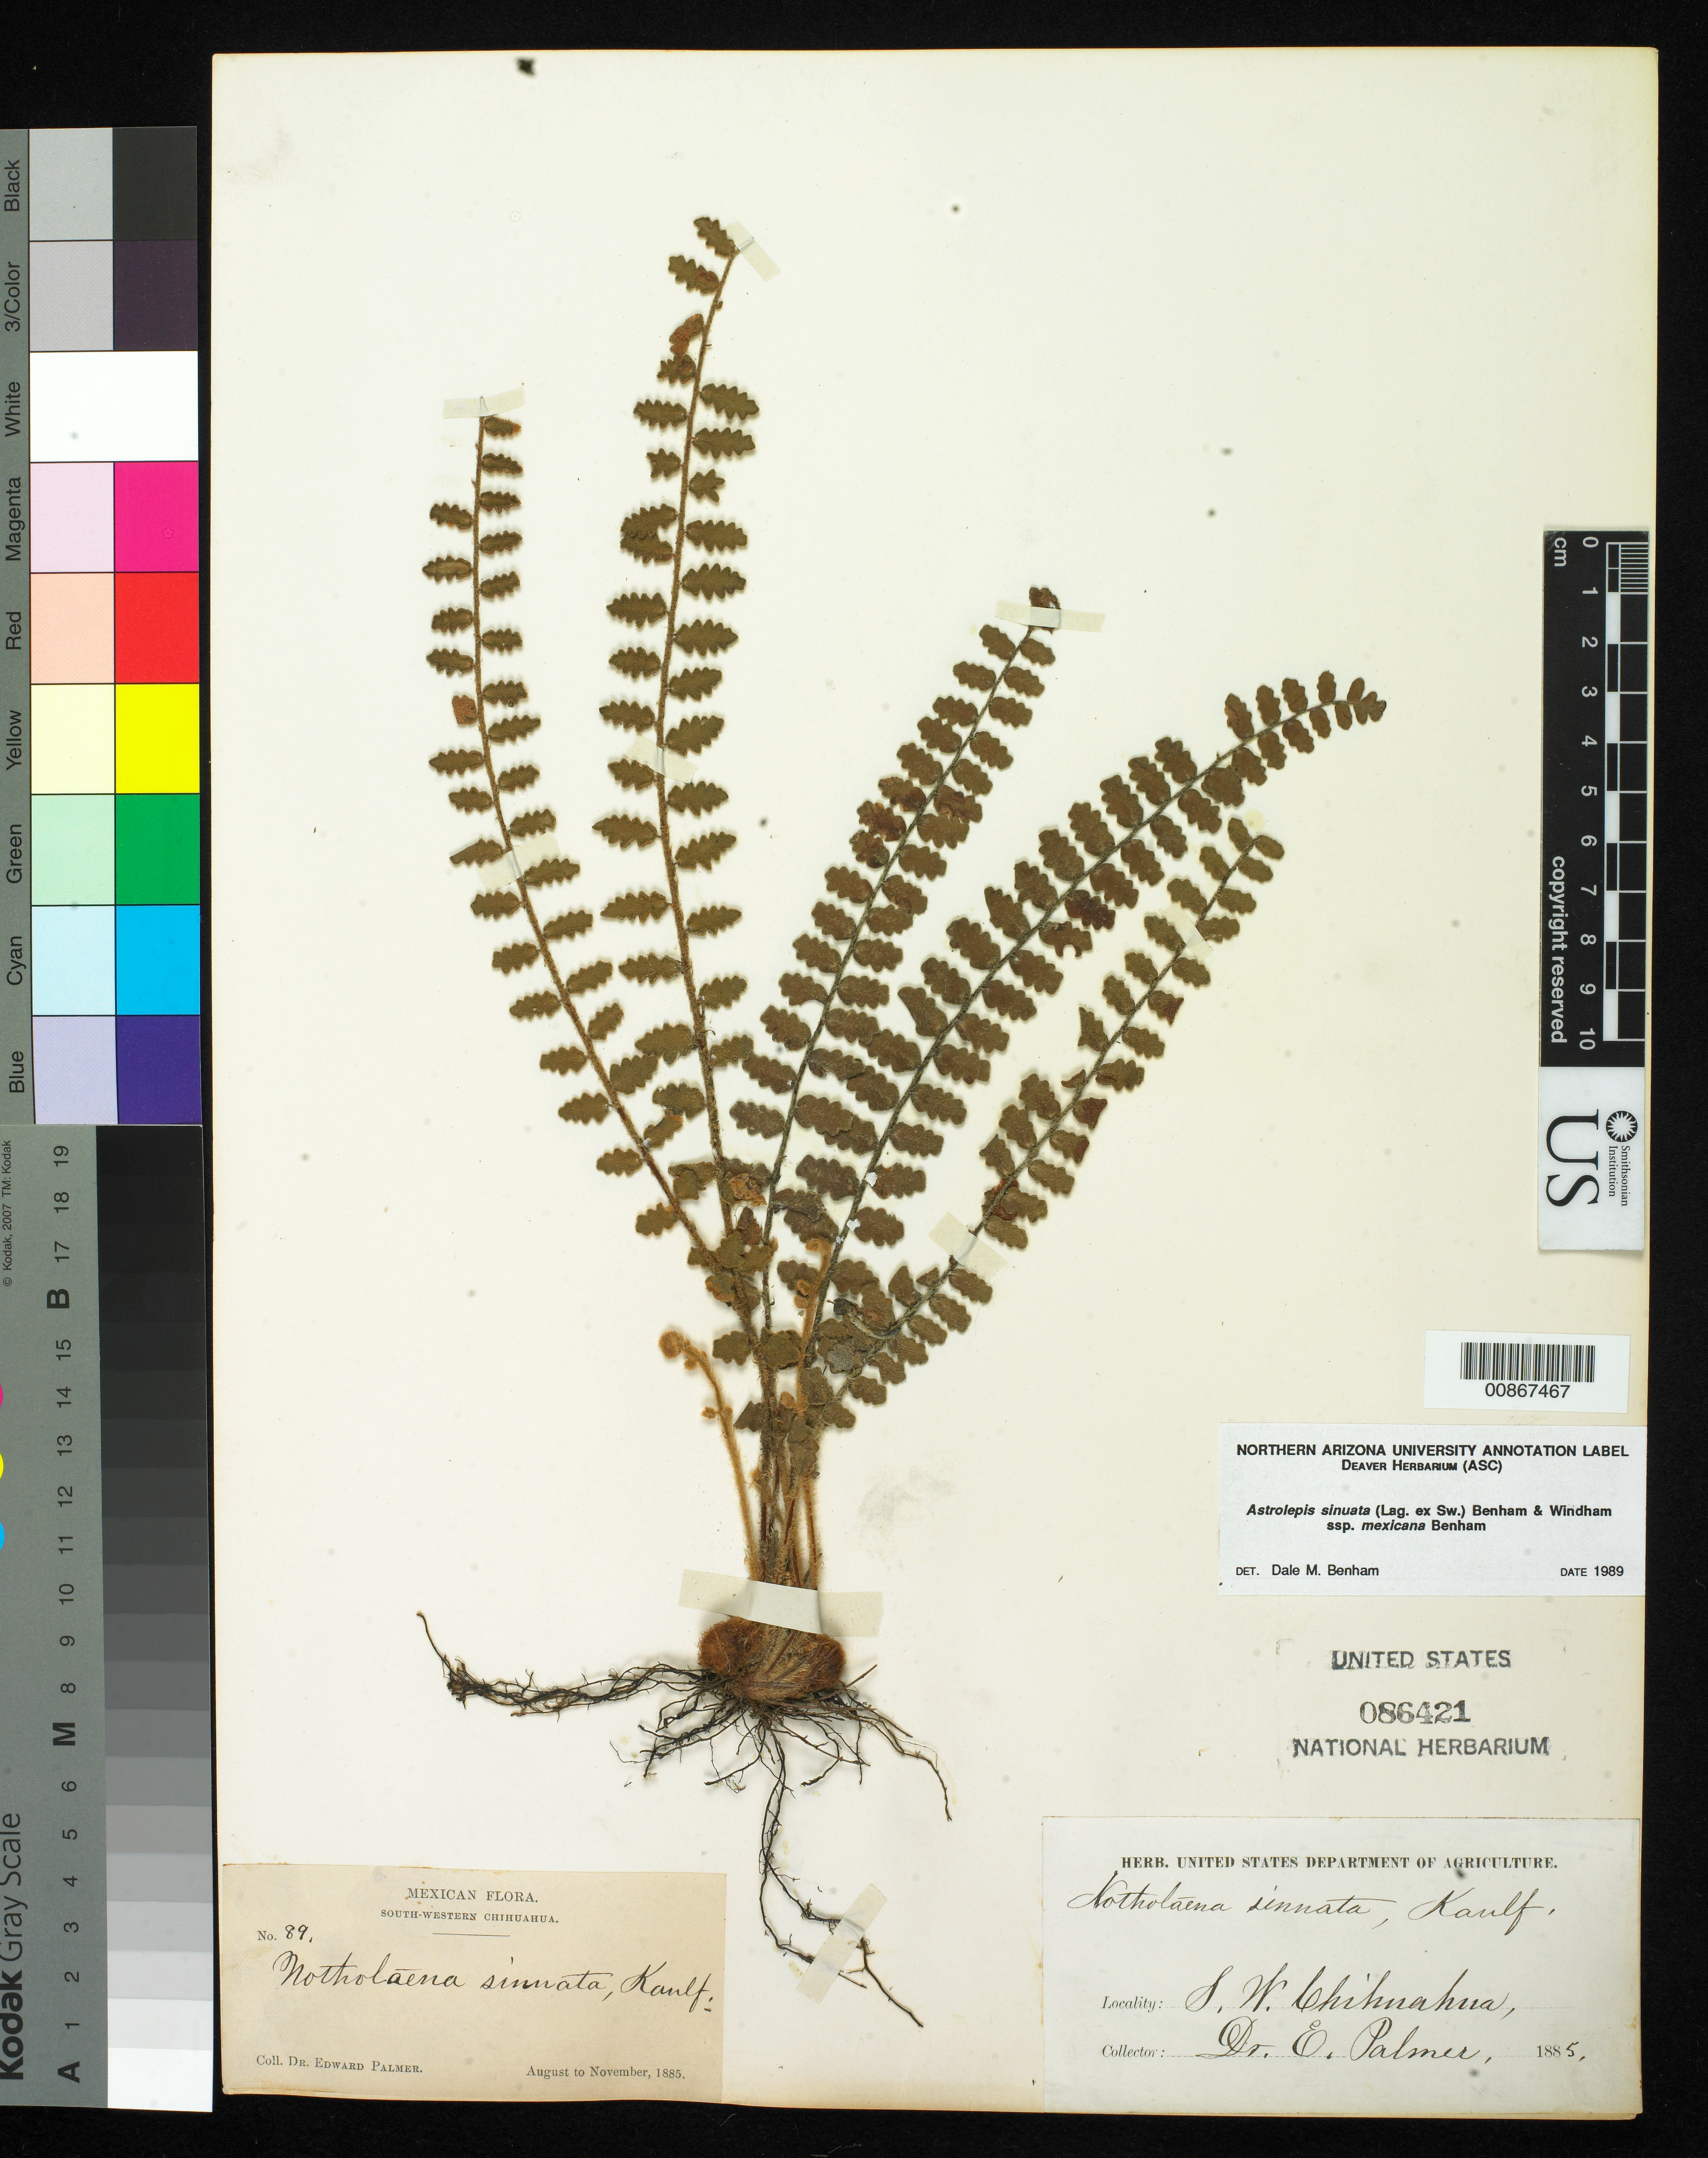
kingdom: Plantae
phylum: Tracheophyta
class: Polypodiopsida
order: Polypodiales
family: Pteridaceae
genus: Astrolepis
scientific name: Astrolepis sinuata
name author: (Lag. ex Sw.) D.M. Benham & Windham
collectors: E. Palmer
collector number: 89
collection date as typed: Aug 1885 to -- Nov 1885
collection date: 1885-08/1885-11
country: Mexico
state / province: Chihuahua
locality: South-Western Chihuahua.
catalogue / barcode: US 86421